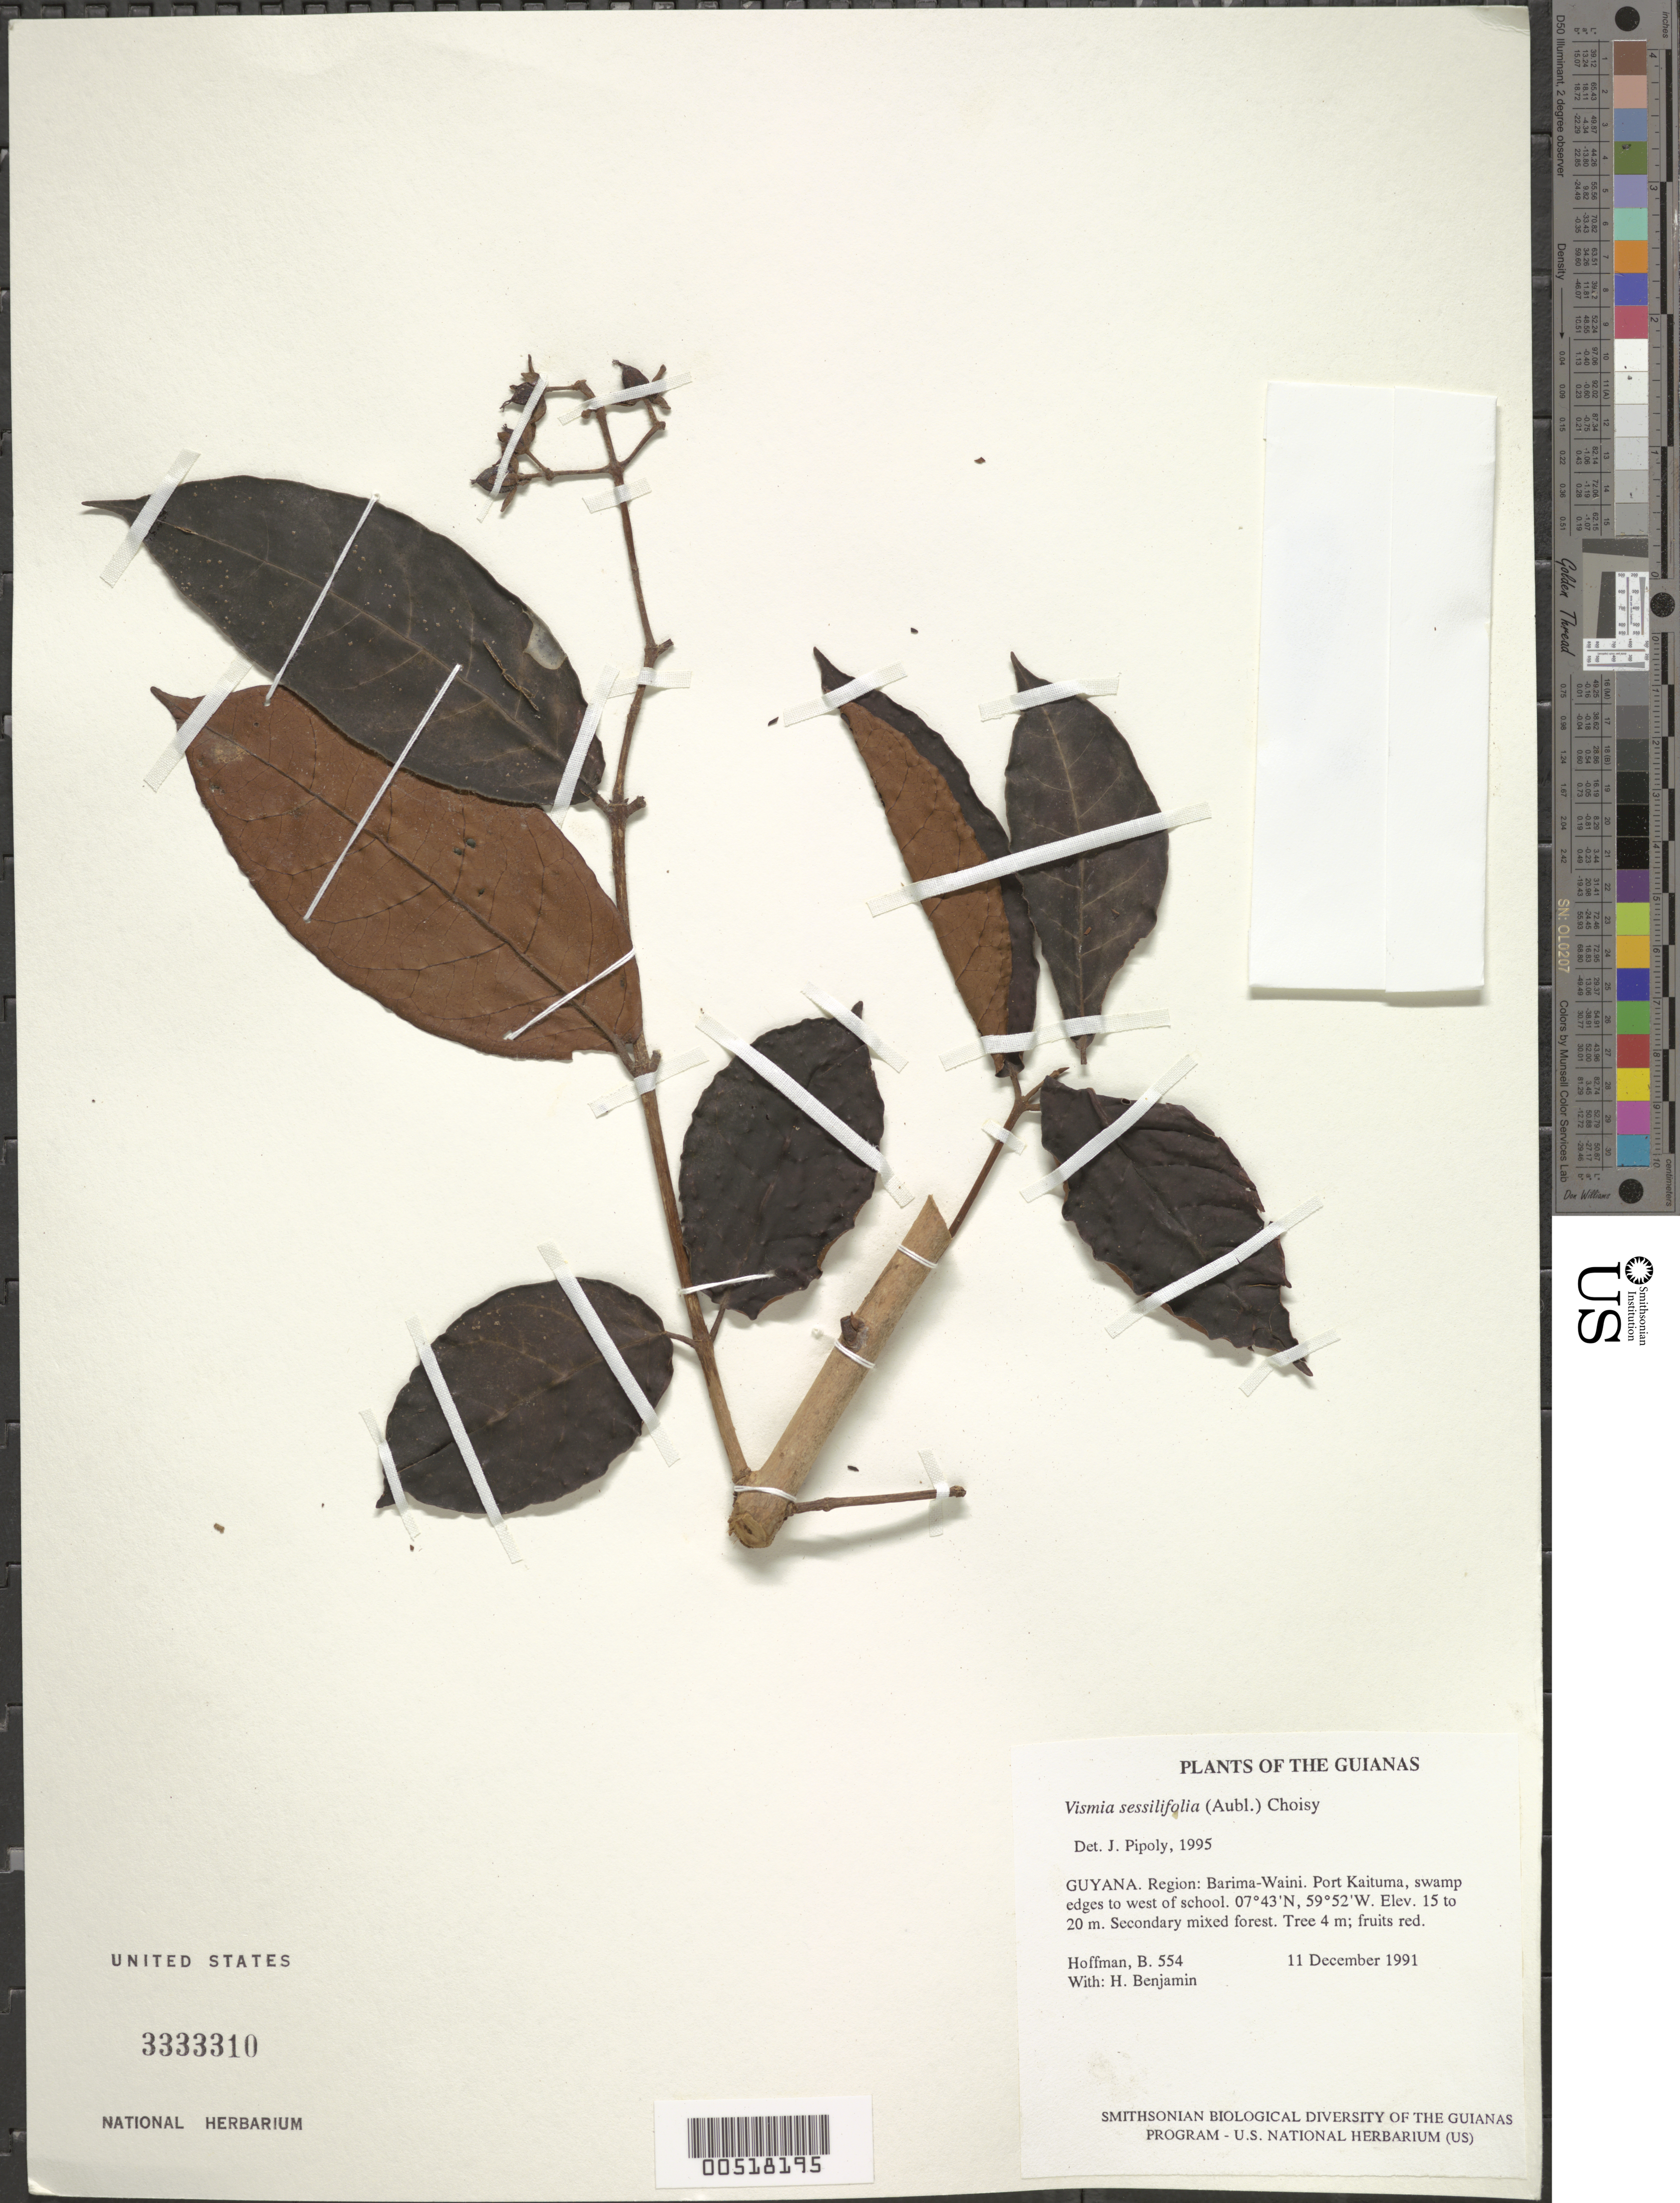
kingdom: Plantae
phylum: Tracheophyta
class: Magnoliopsida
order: Malpighiales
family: Hypericaceae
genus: Vismia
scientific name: Vismia sessilifolia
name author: (Aubl.) Choisy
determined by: Pipoly, J. J., III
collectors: B. Hoffman & H. Benjamin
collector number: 554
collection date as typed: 11 December 1991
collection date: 1991-12-11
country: Guyana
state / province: Barima-Waini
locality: Port Kaituma, swamp edges to west of school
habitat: Secondary mixed forest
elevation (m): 15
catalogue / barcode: US 3333310